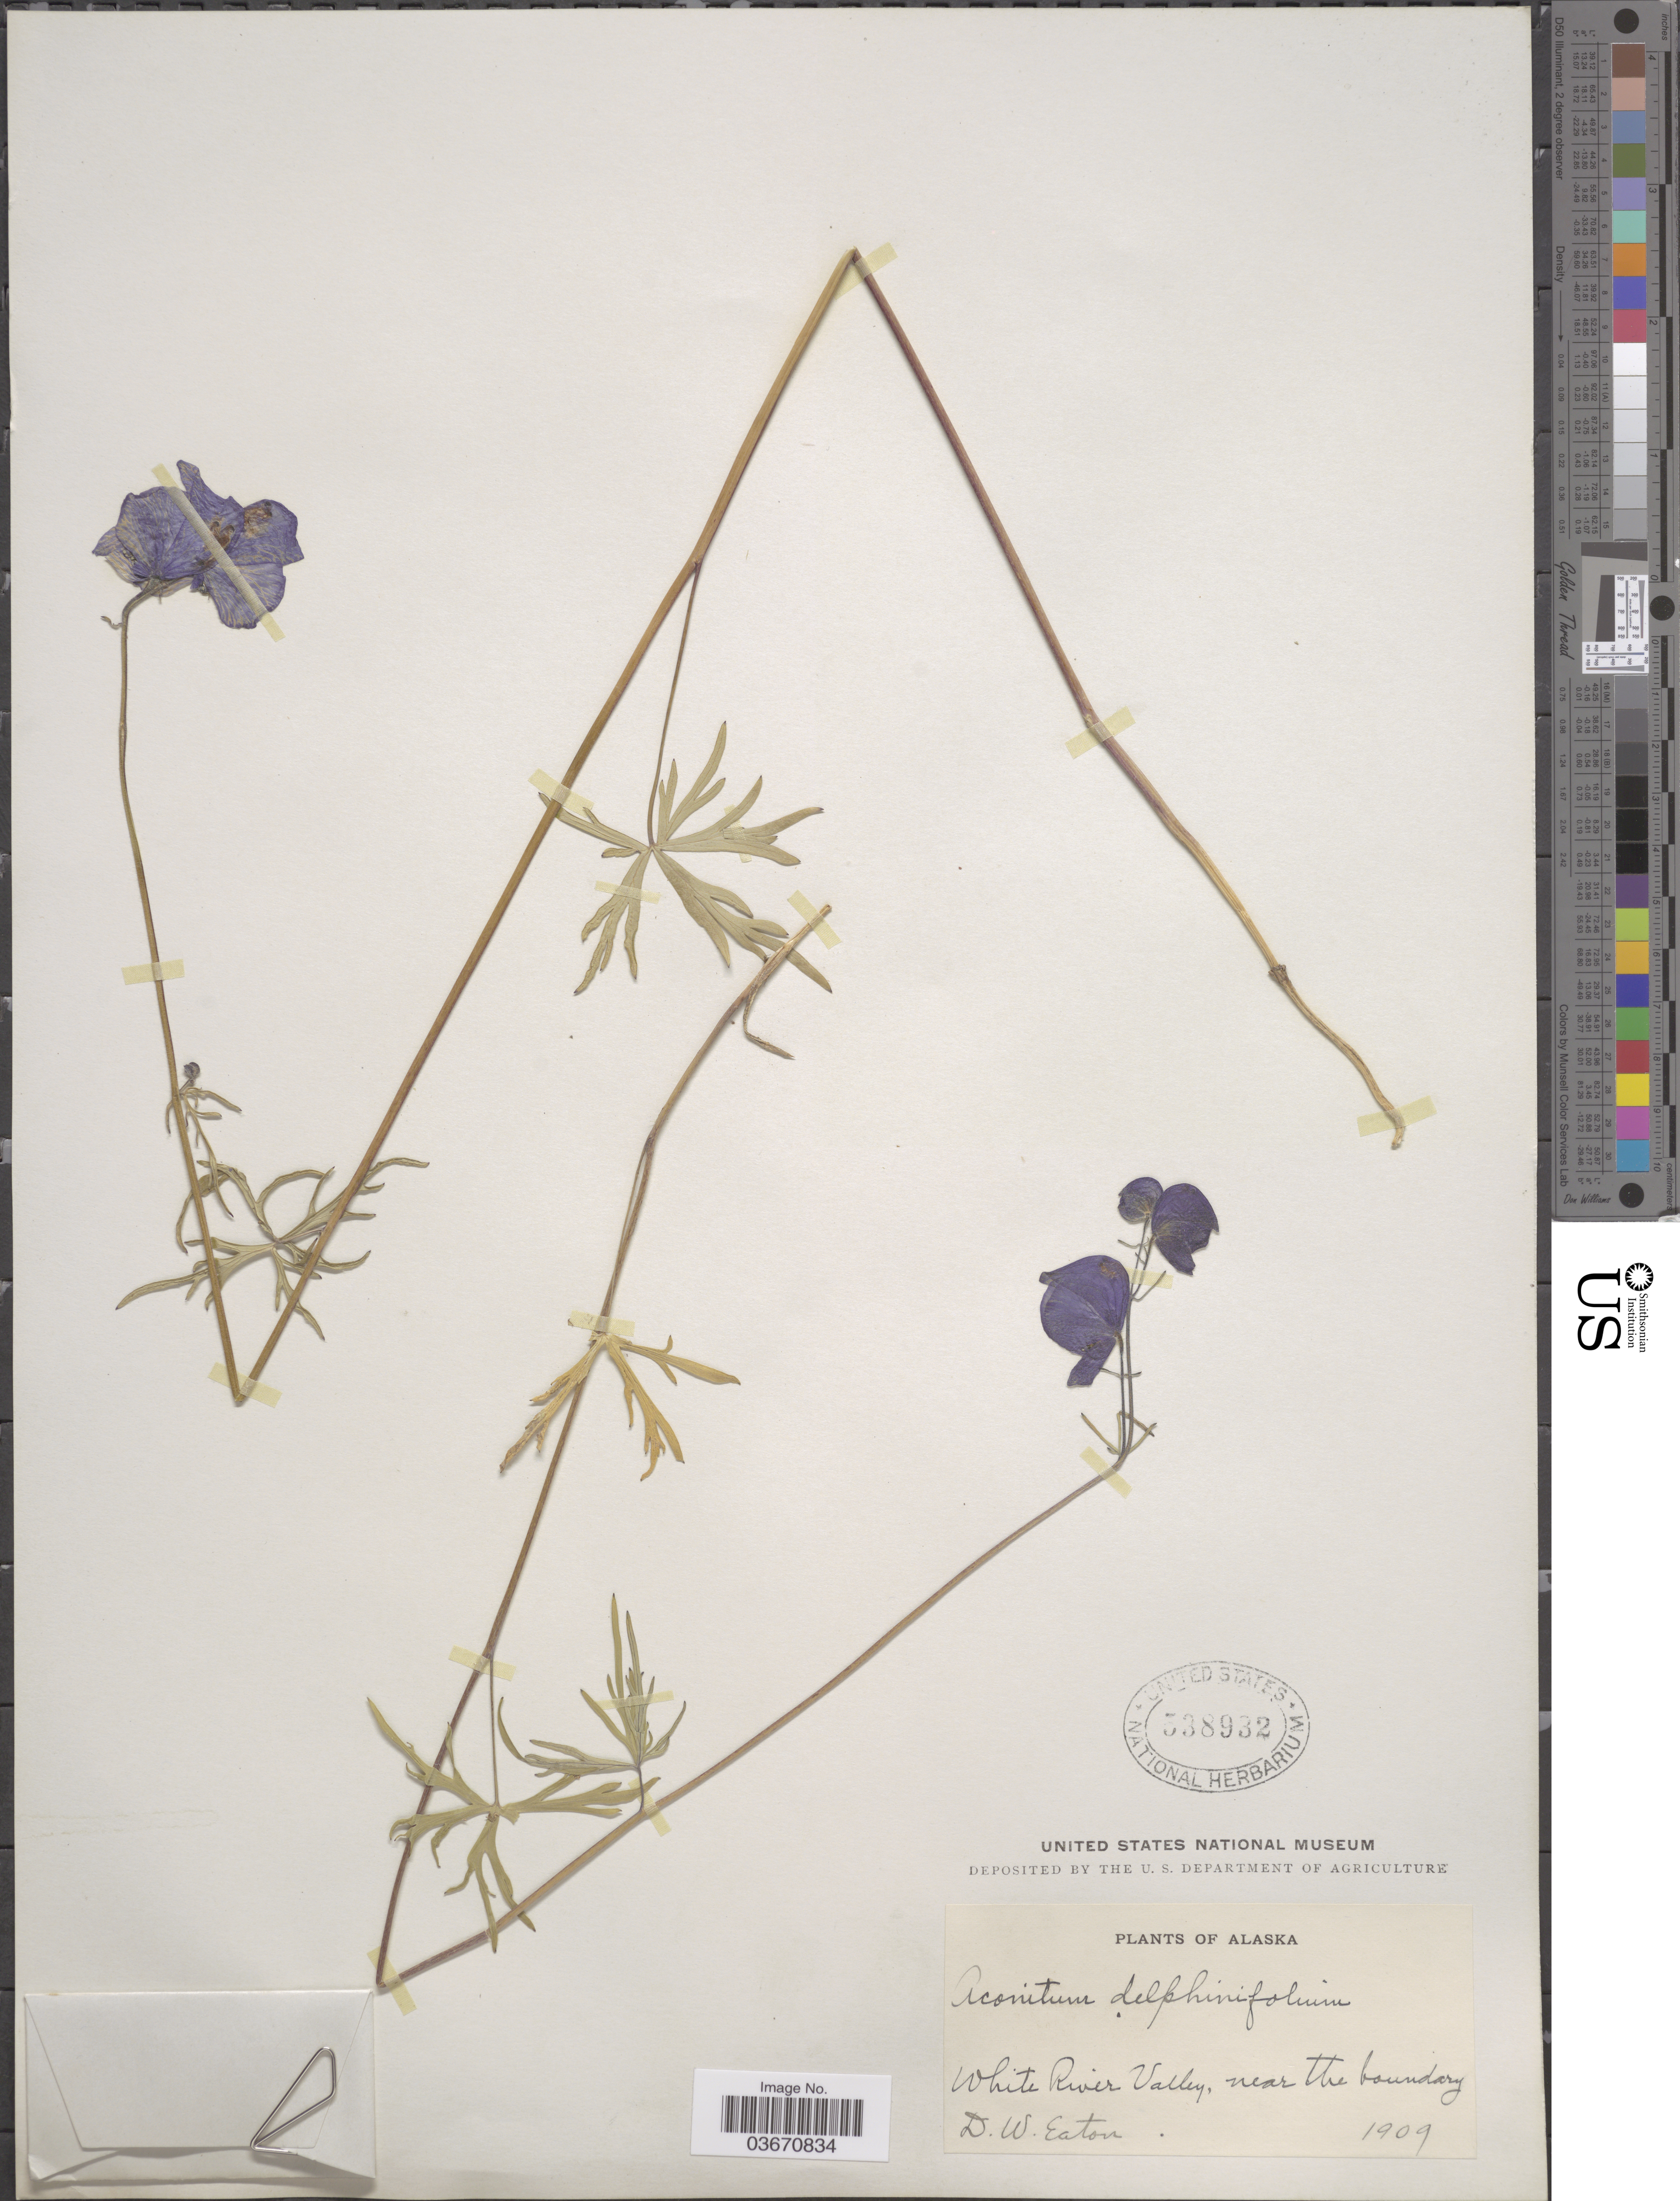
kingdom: Plantae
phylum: Tracheophyta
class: Magnoliopsida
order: Ranunculales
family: Ranunculaceae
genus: Aconitum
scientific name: Aconitum delphinifolium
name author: DC.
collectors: D. Eaton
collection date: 1909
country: United States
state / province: Alaska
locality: White River Valley, near the boundary.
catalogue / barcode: US 538932